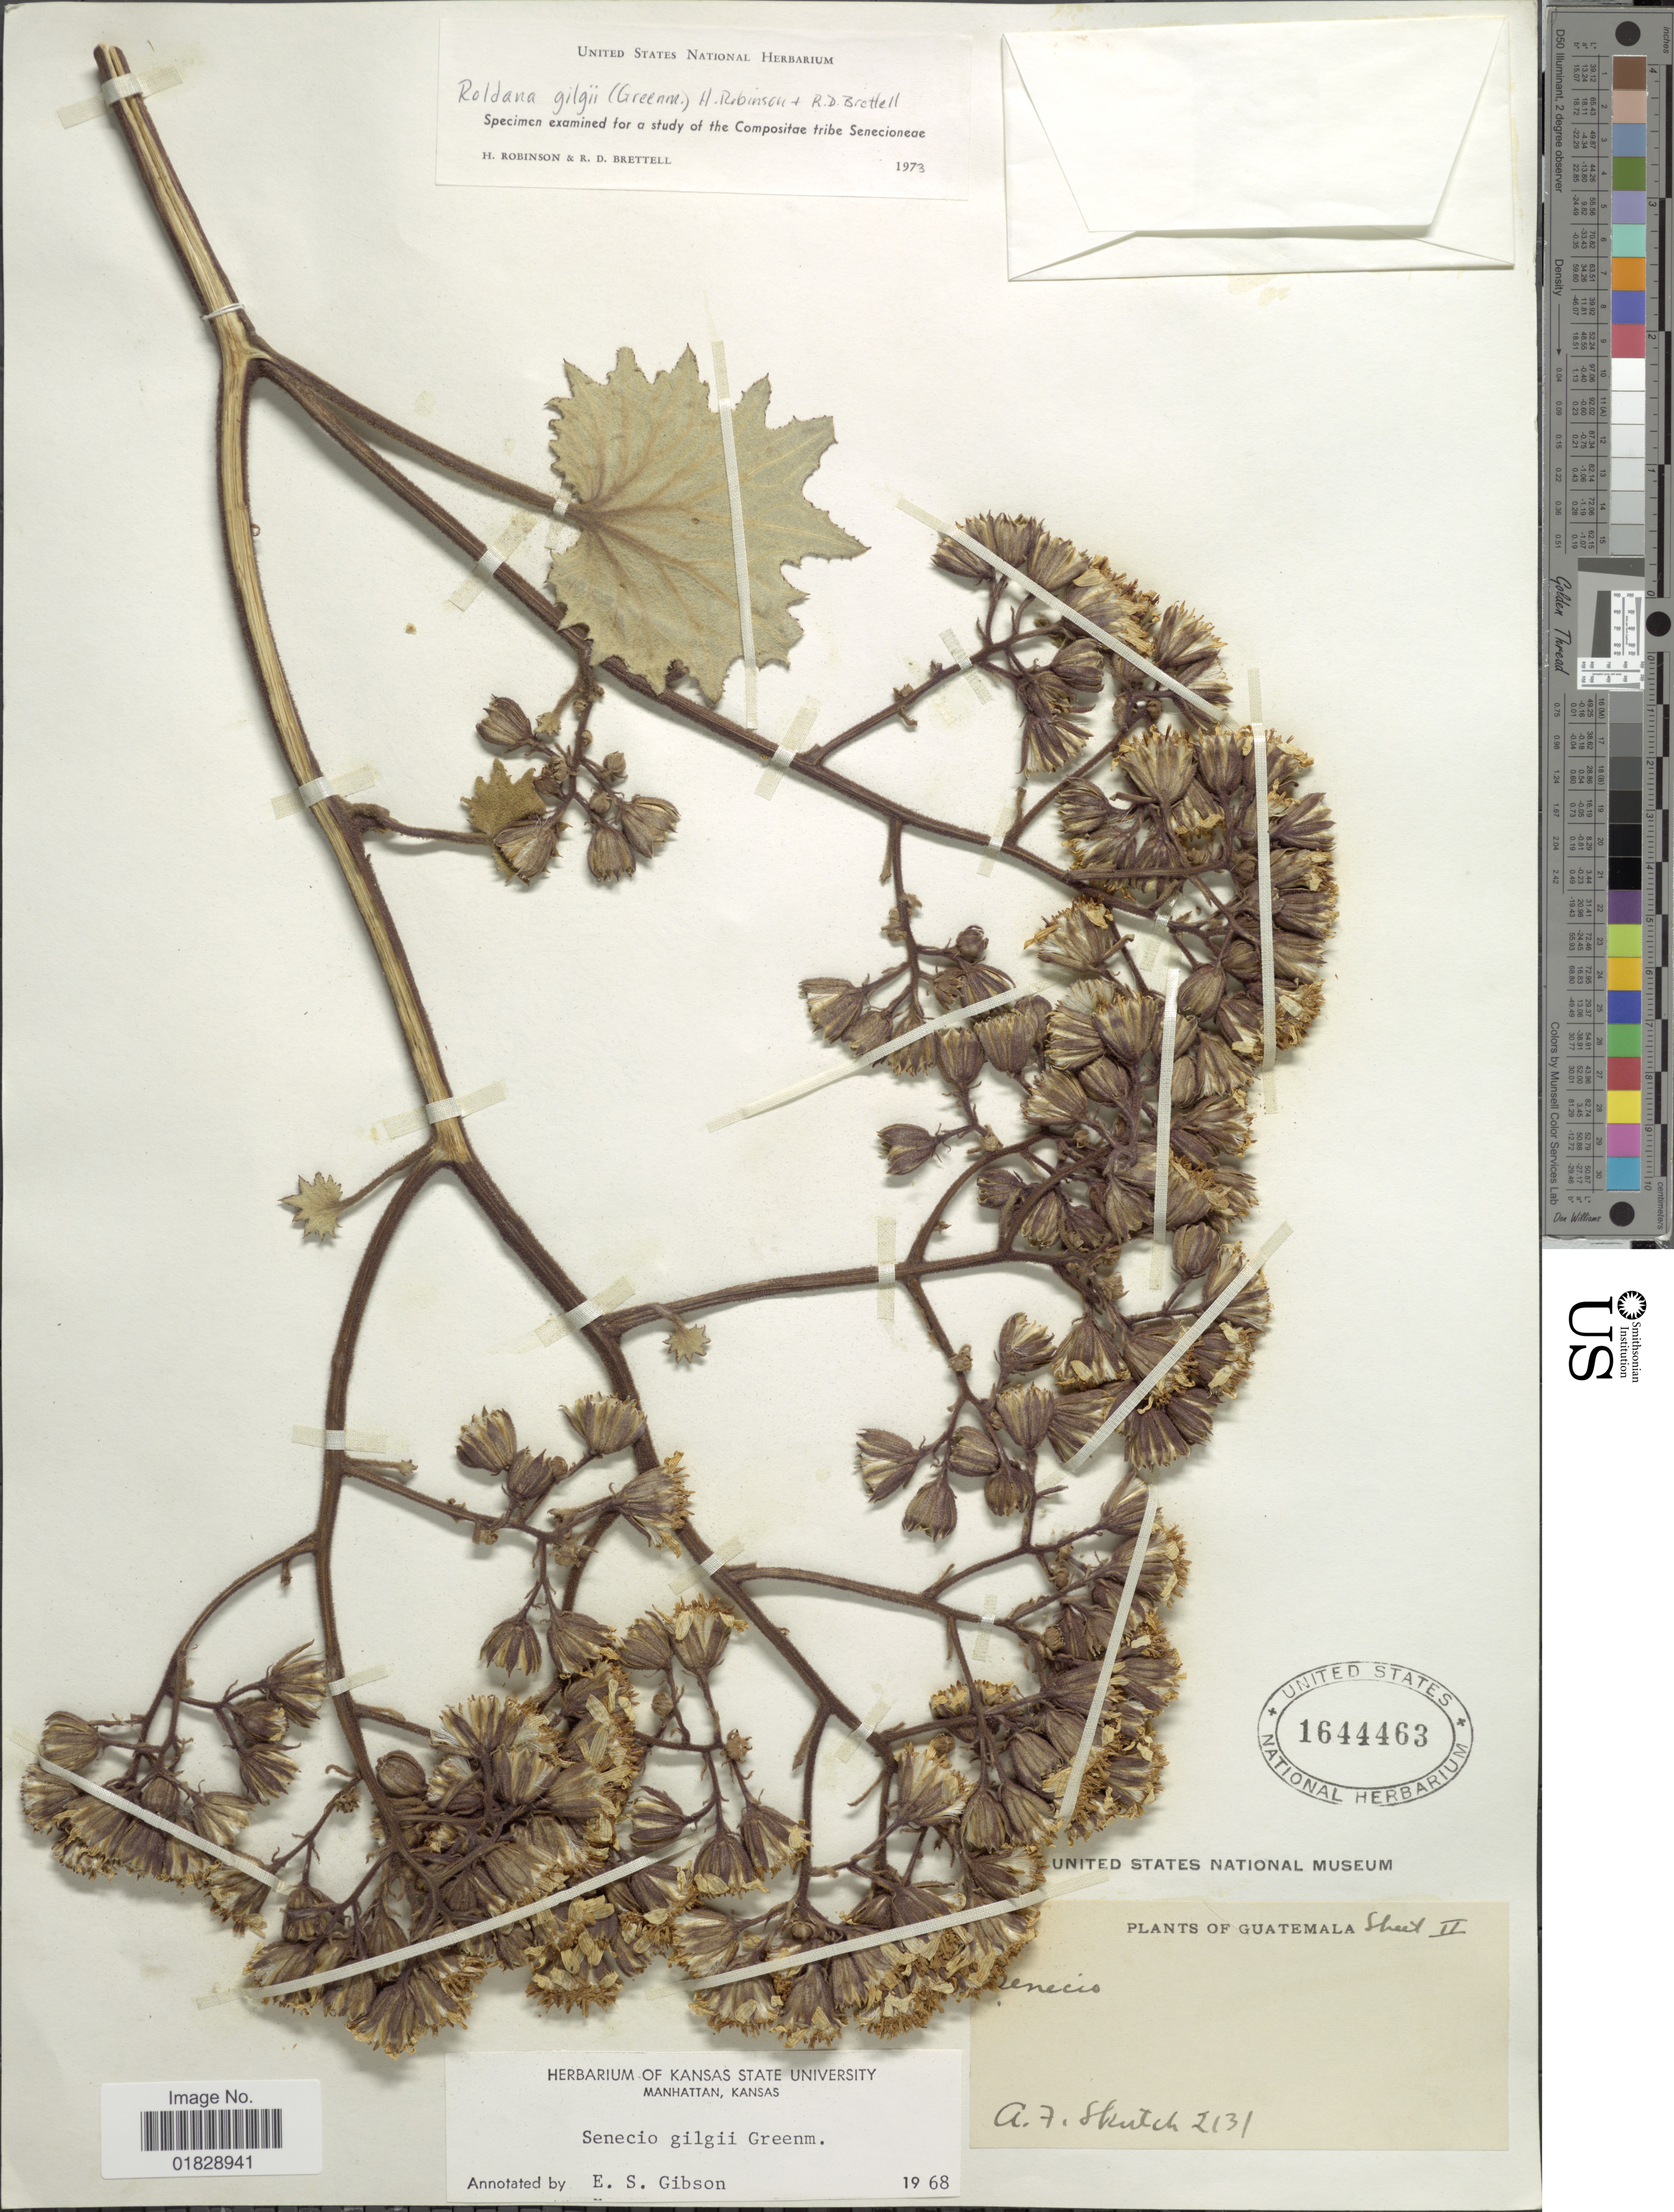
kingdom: Plantae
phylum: Tracheophyta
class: Magnoliopsida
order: Asterales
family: Asteraceae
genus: Roldana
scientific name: Roldana gilgii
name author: (Greenm.) H. Rob. & Brettell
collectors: A. F. Skutch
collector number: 2131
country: Guatemala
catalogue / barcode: US 1644463